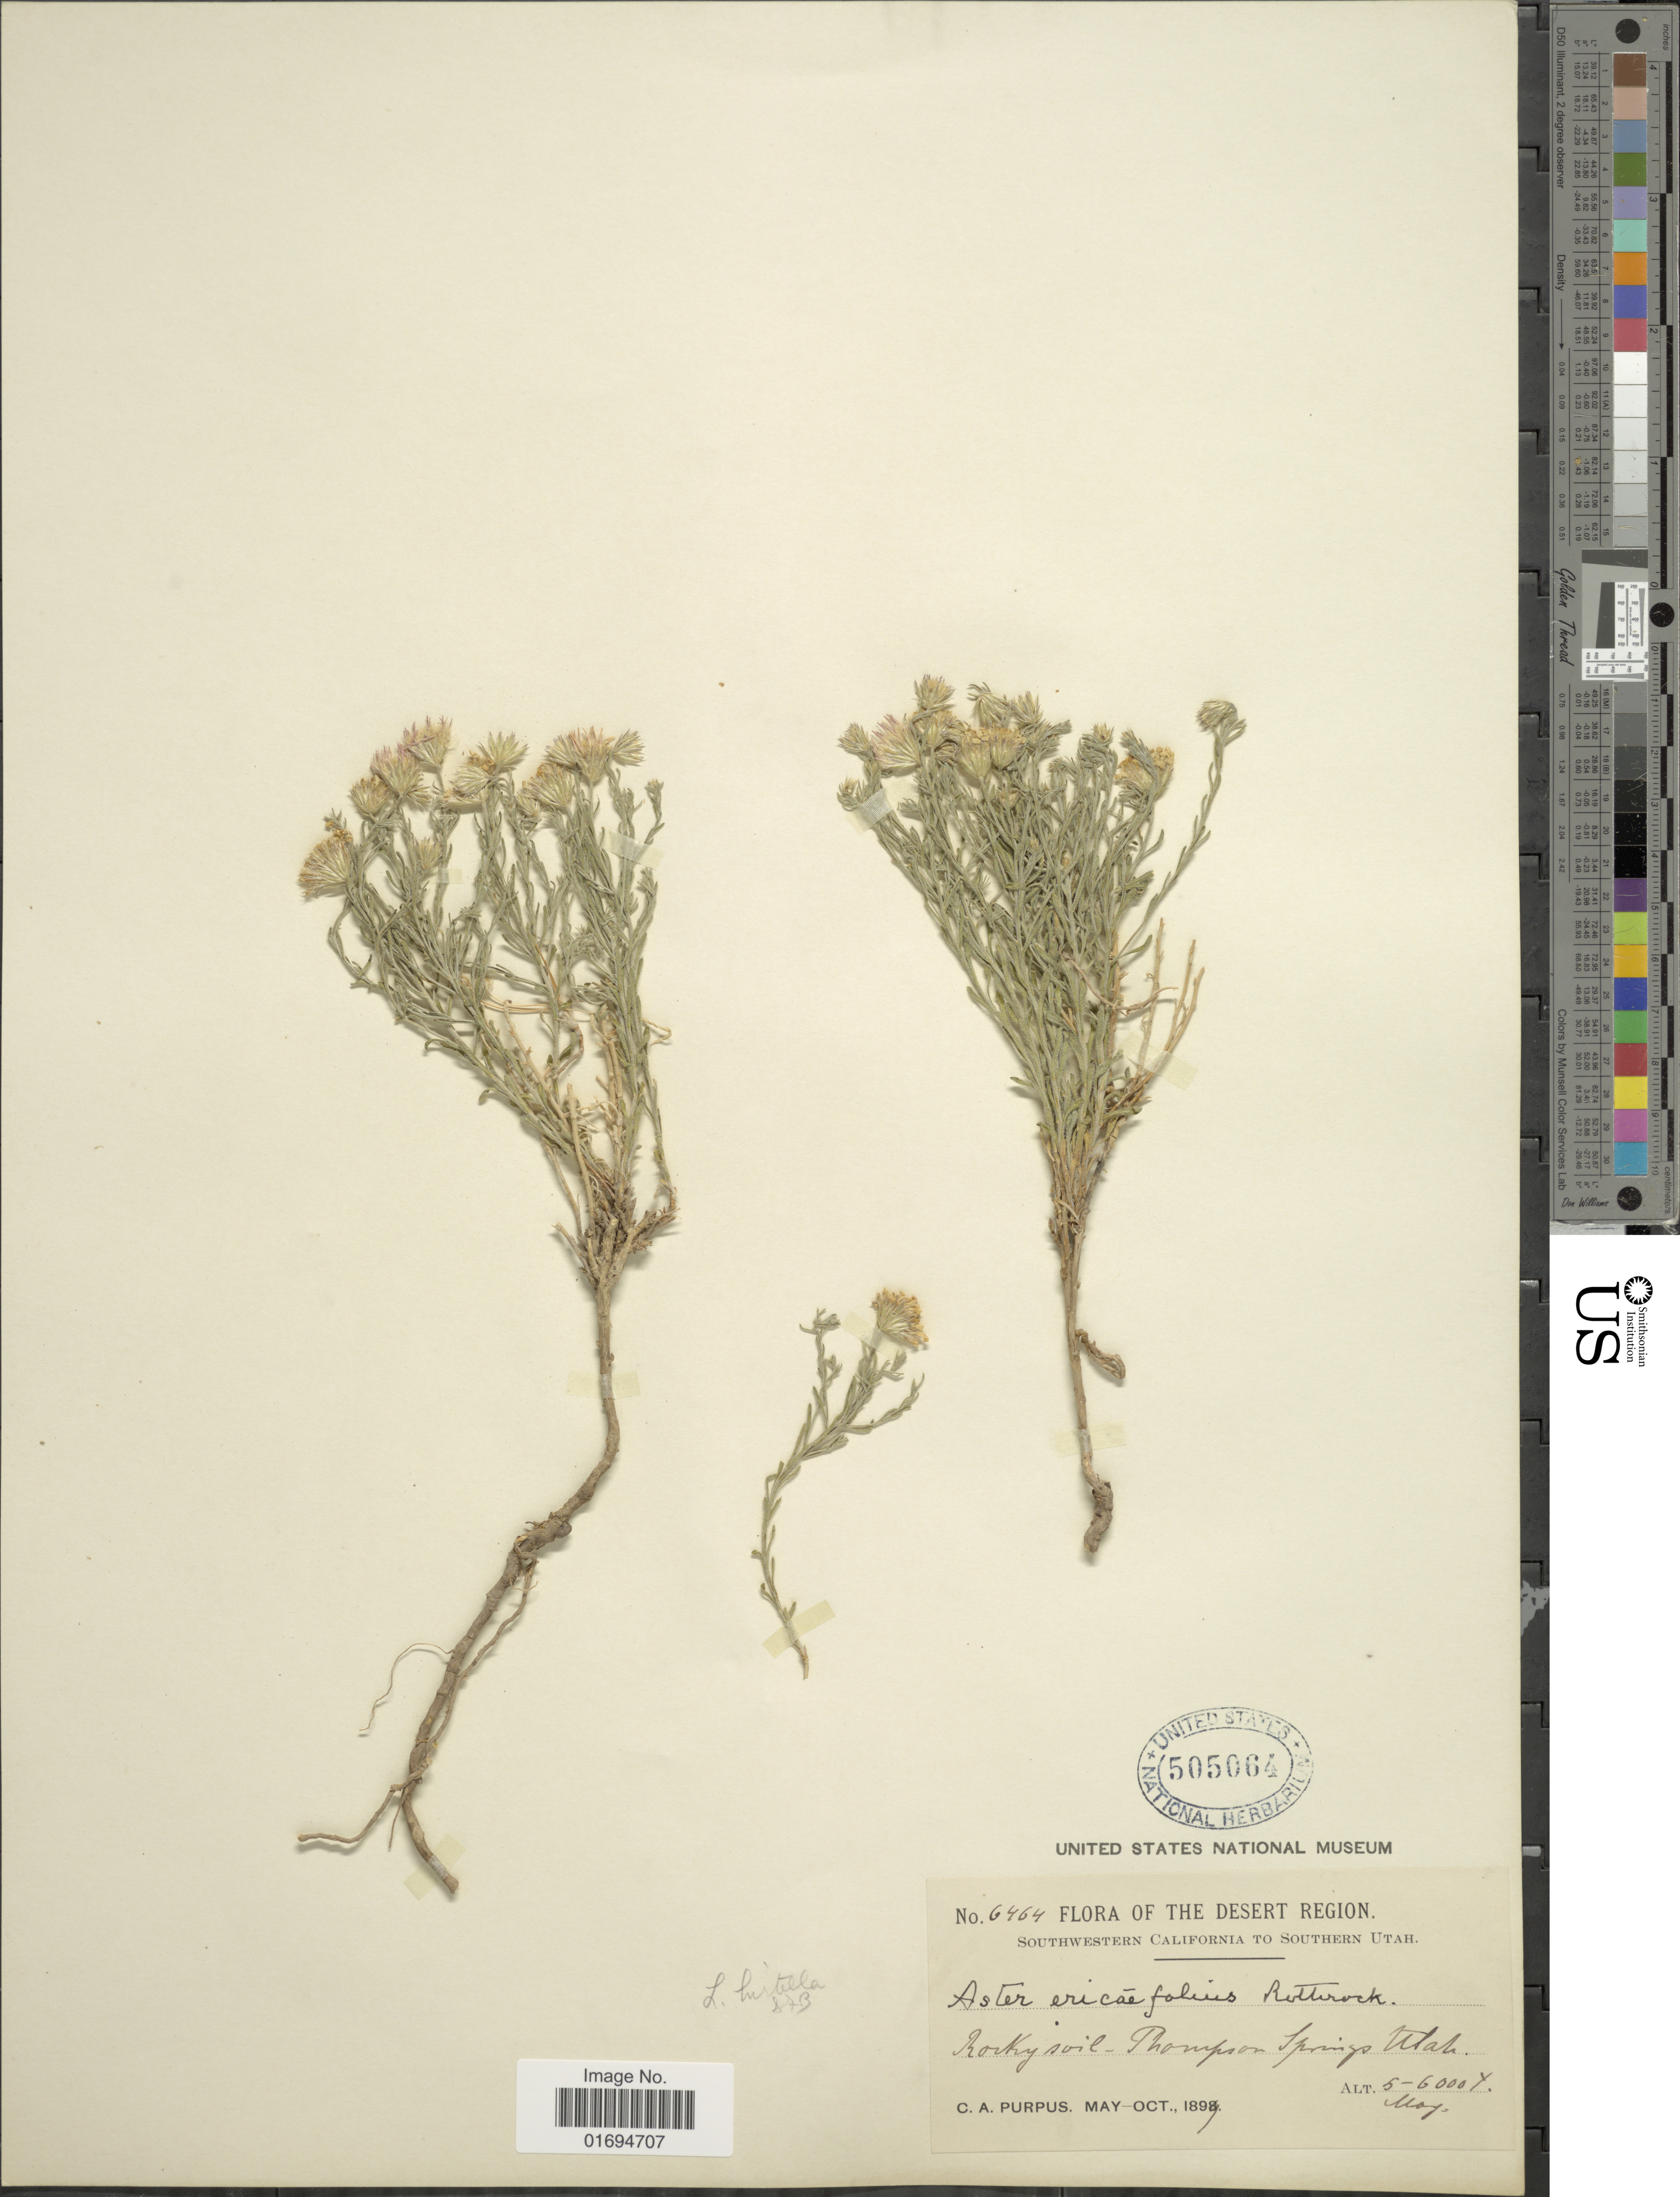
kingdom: Plantae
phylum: Tracheophyta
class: Magnoliopsida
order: Asterales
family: Asteraceae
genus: Chaetopappa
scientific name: Chaetopappa ericoides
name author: (Torr.) G.L. Nesom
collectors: C. A. Purpus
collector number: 6464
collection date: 1899-05/1899-10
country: United States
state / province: Utah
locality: Thompson Springs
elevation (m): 1524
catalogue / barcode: US 505064